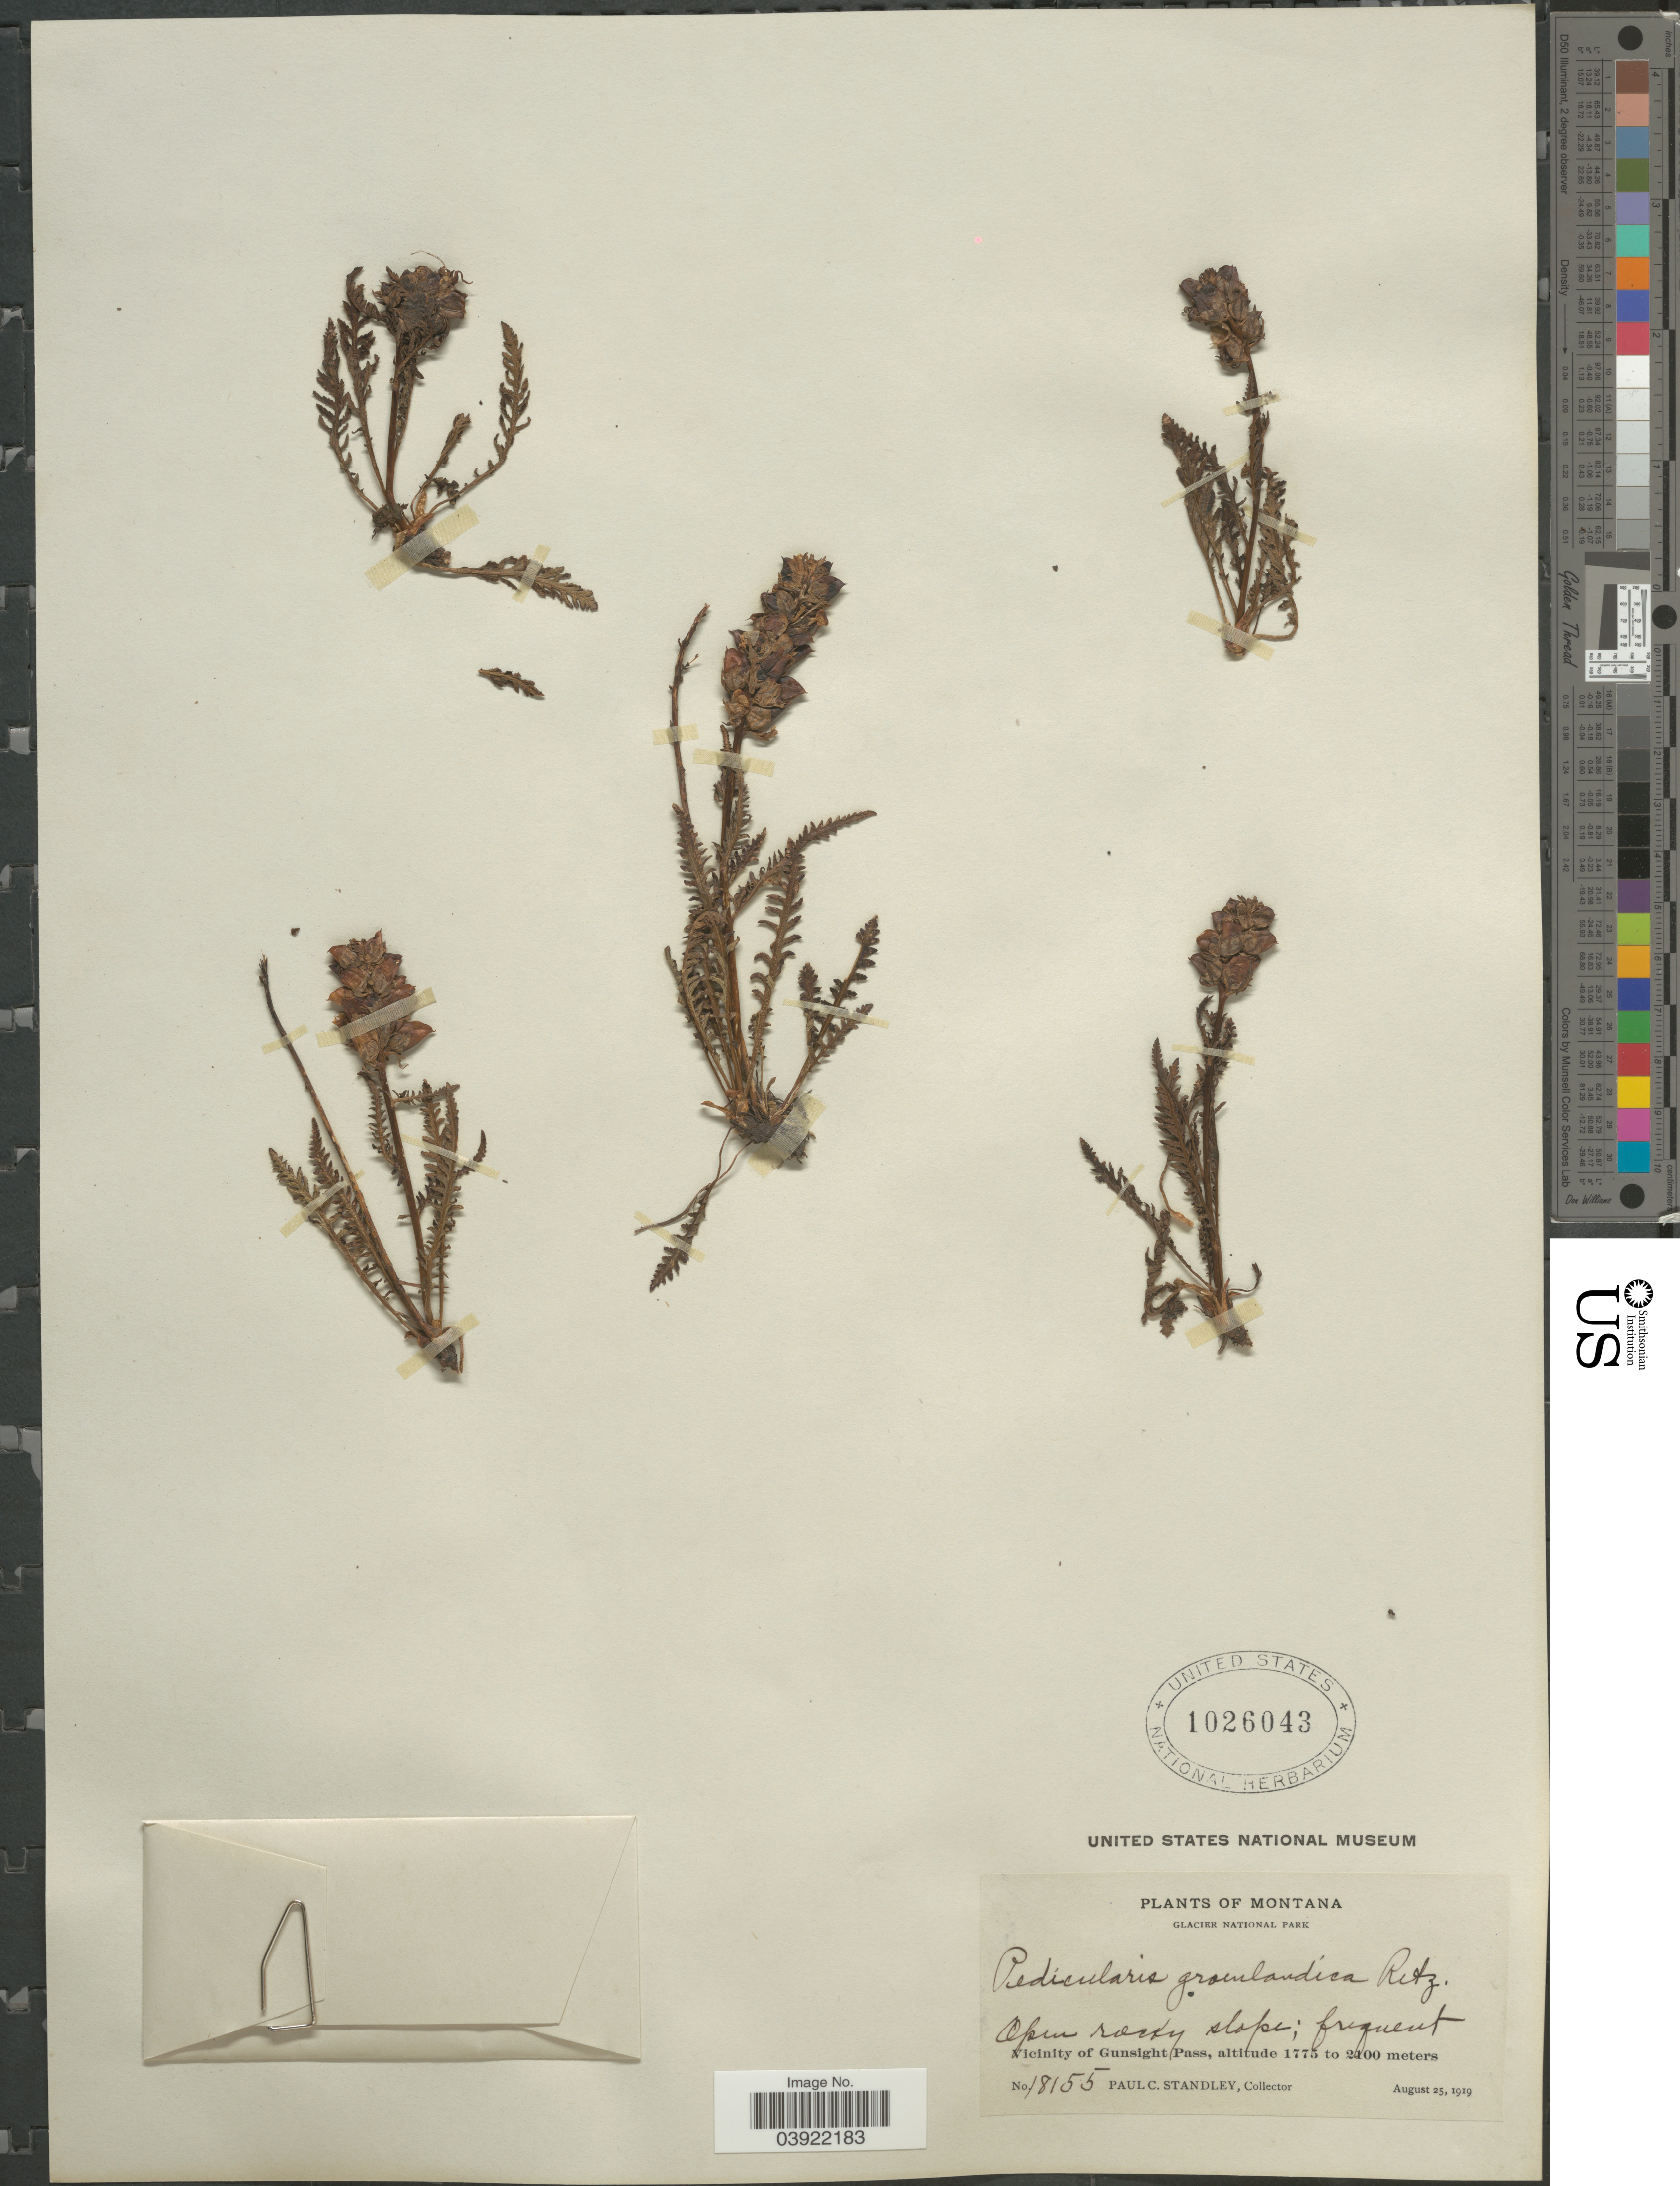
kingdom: Plantae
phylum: Tracheophyta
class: Magnoliopsida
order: Lamiales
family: Orobanchaceae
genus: Pedicularis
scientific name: Pedicularis groenlandica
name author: Retz.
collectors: P. C. Standley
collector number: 18155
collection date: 1919-08-25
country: United States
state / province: Montana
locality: Glacier National Park. Open rocky slope; Vicinity of Gunsight Pass.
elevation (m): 1775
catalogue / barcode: US 1026043